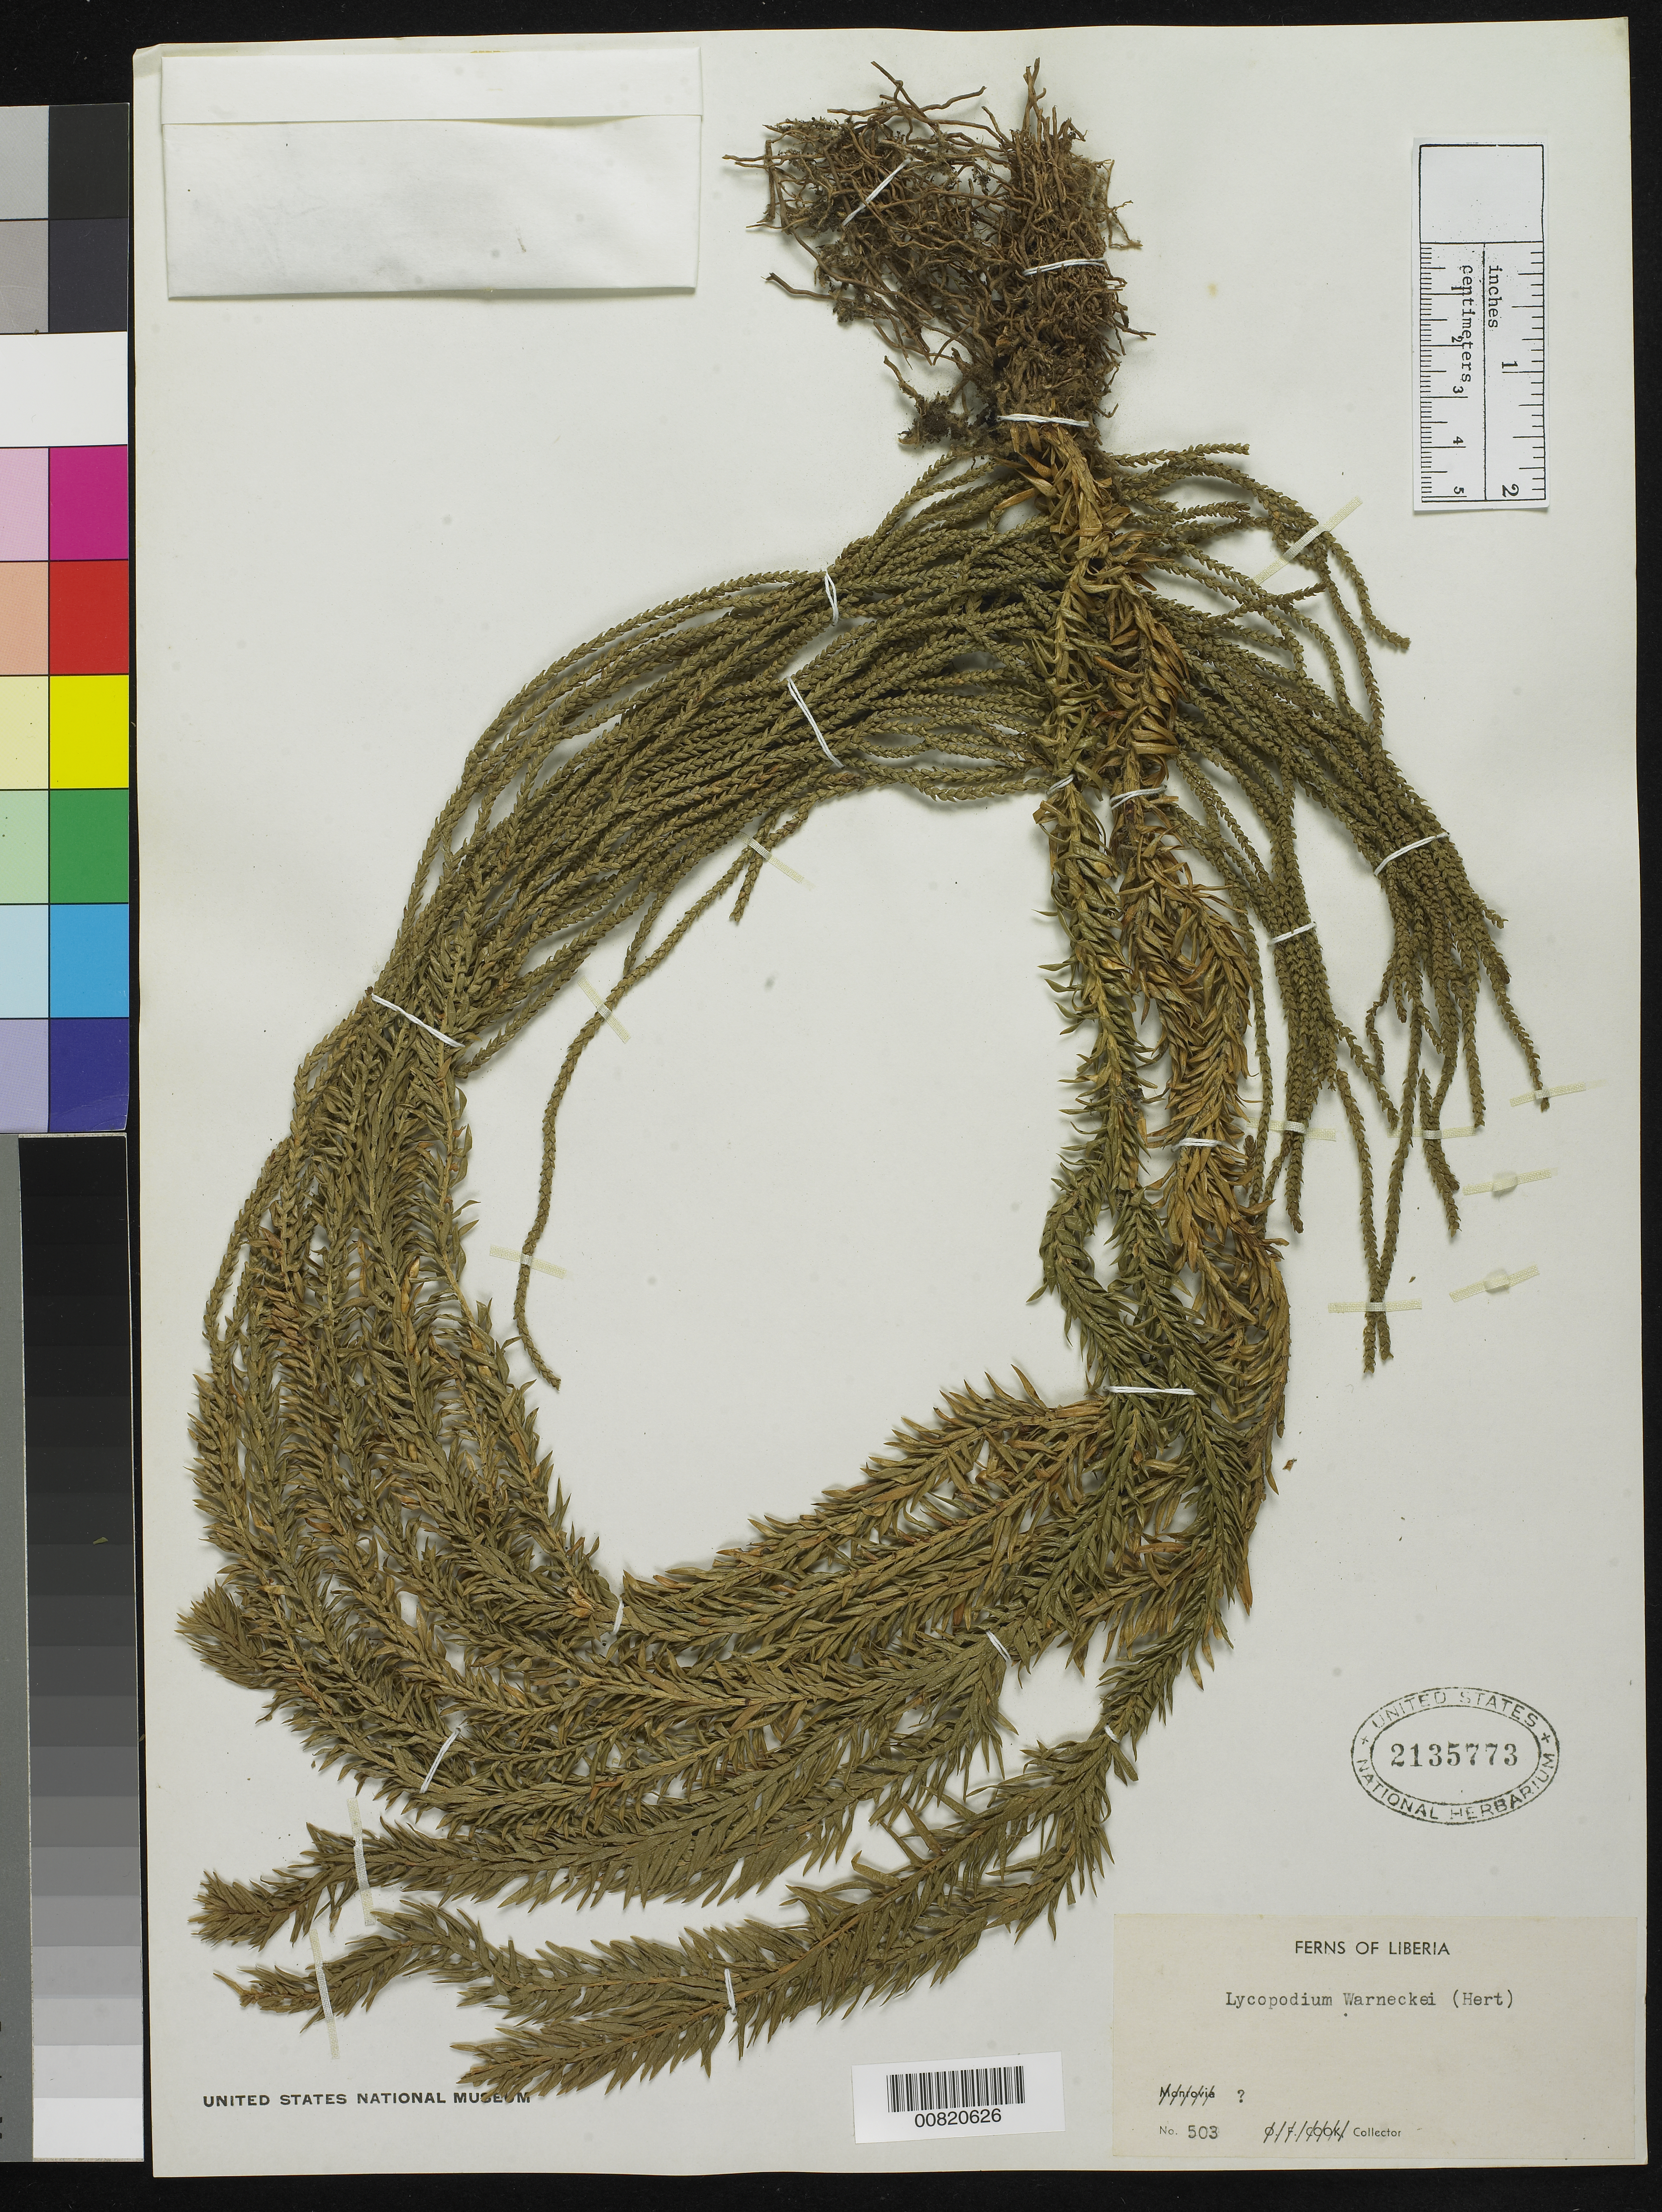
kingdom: Plantae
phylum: Tracheophyta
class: Lycopodiopsida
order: Lycopodiales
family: Lycopodiaceae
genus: Phlegmariurus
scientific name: Phlegmariurus warneckei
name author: (Nessel) A. R. Field & Bostock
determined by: Field, A. R.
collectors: O. F. Cook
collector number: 503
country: Liberia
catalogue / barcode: US 2135773